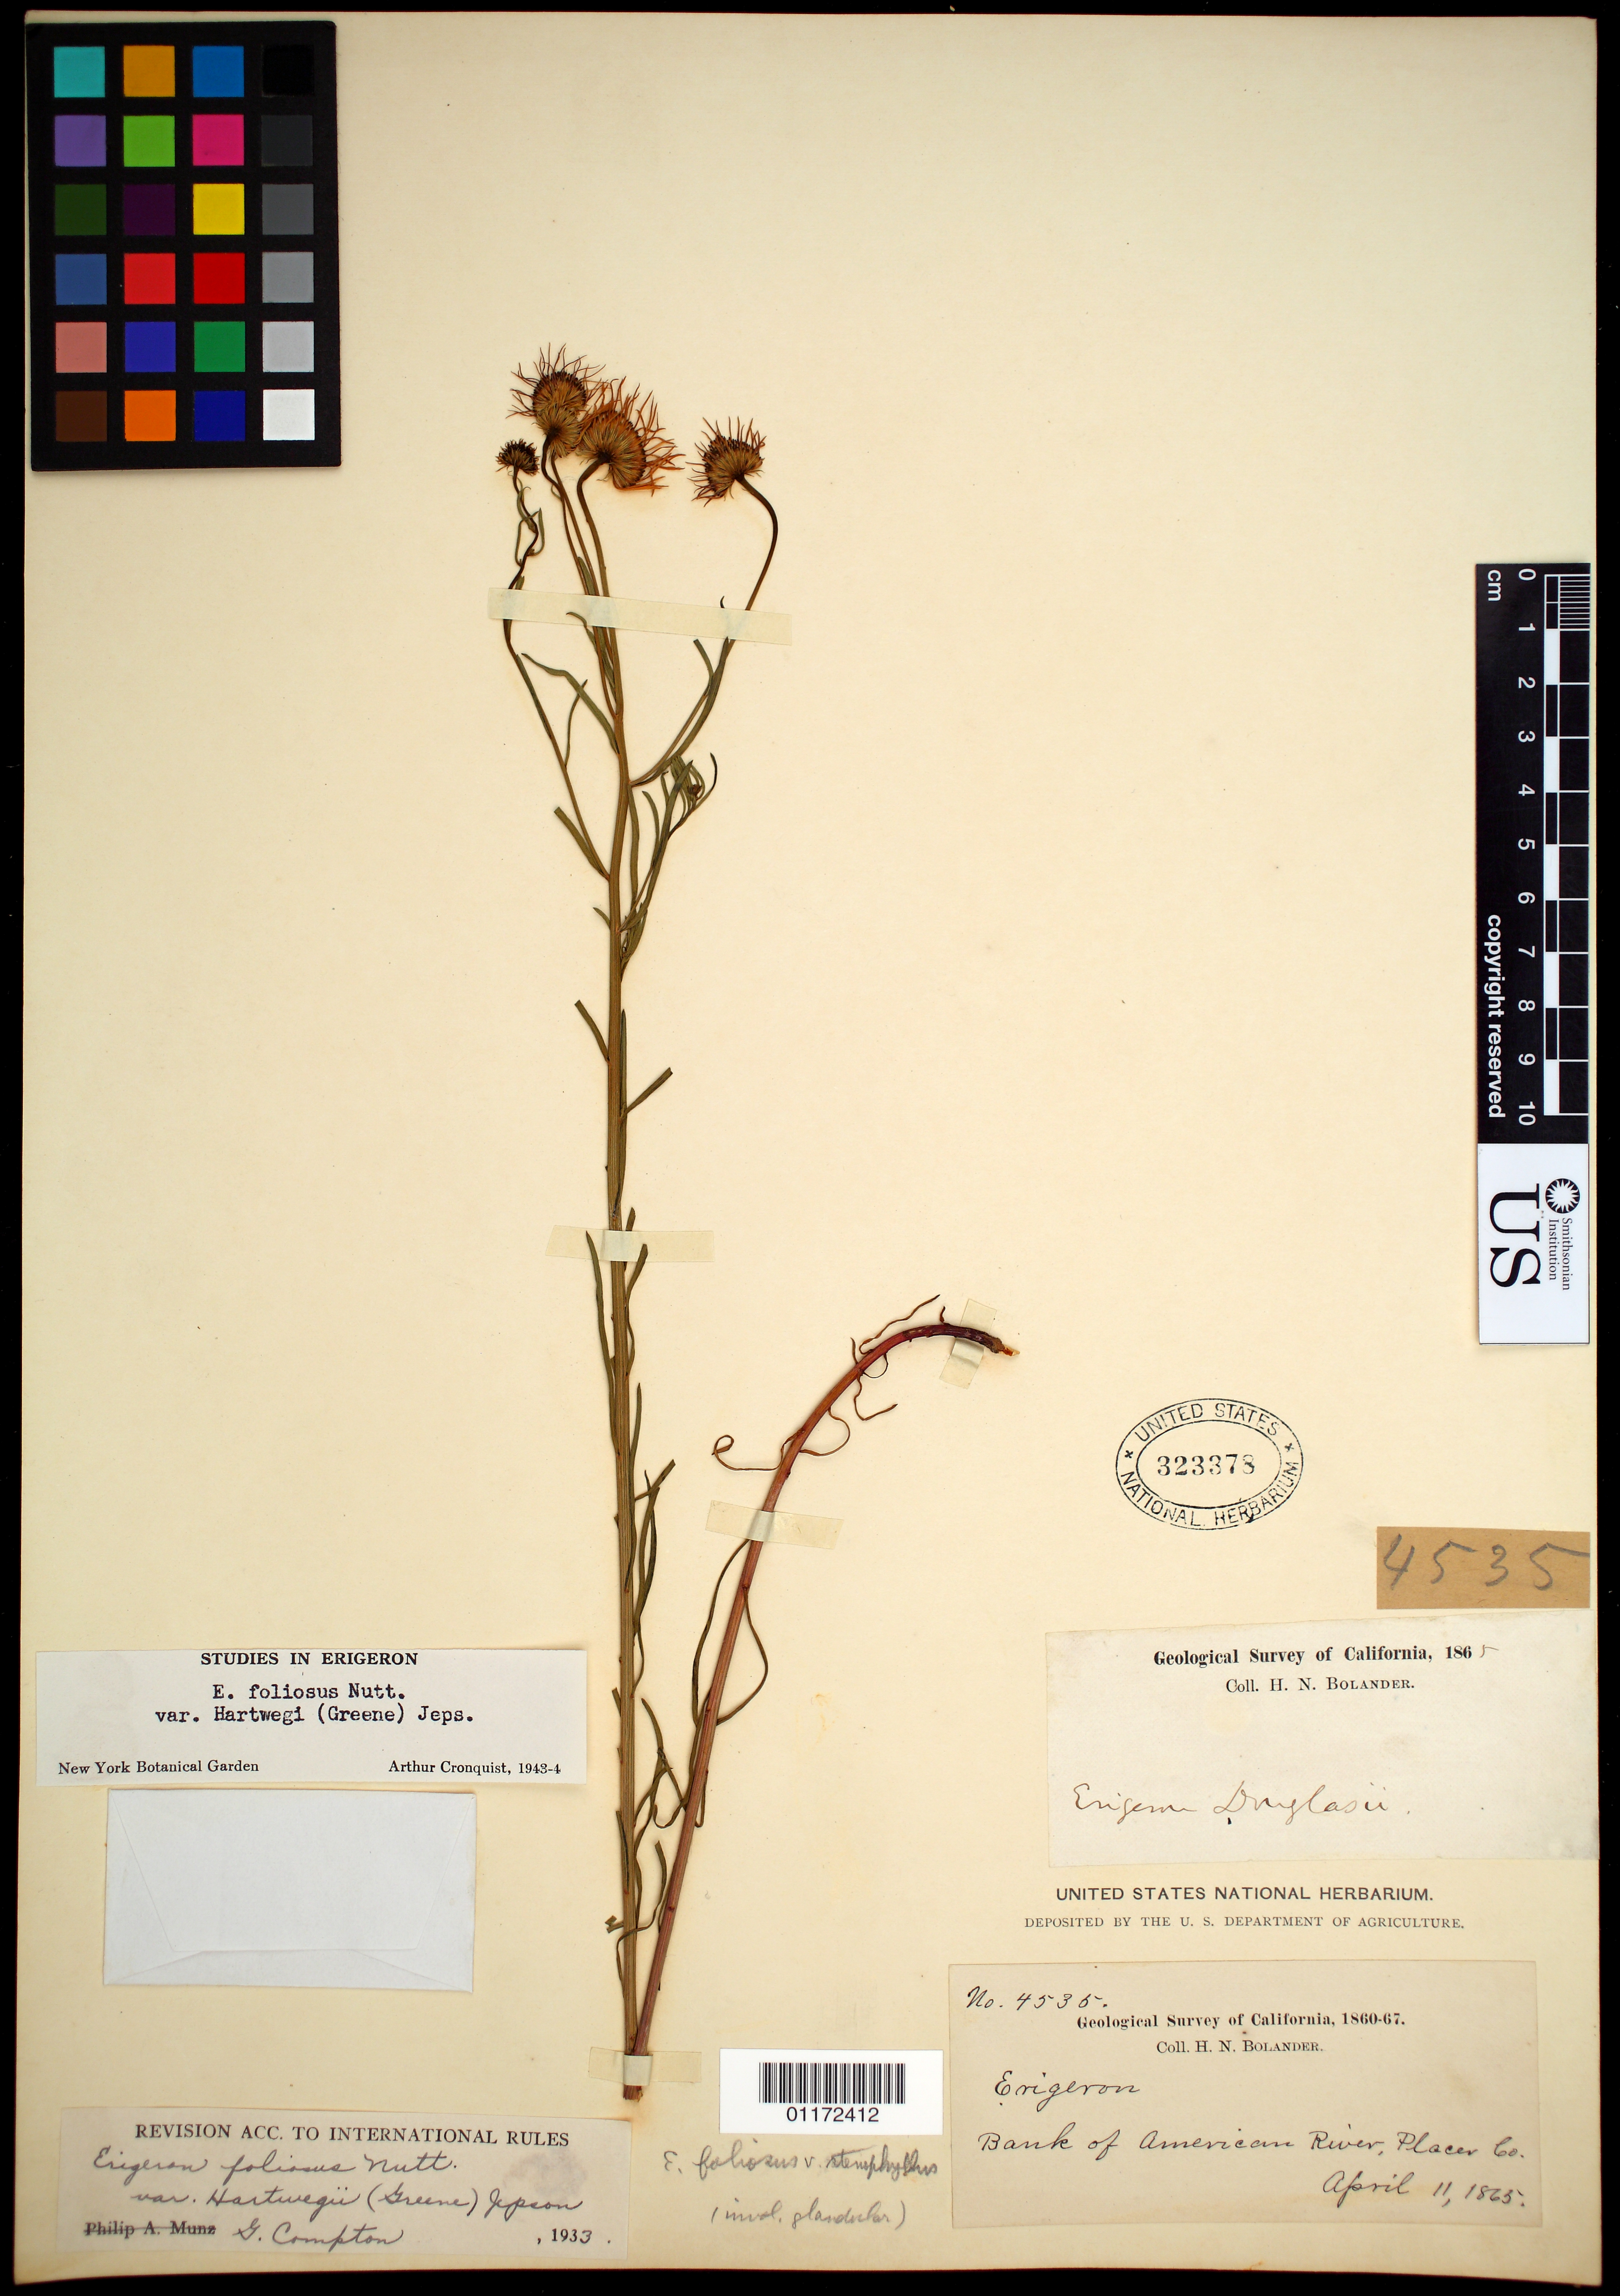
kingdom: Plantae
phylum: Tracheophyta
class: Magnoliopsida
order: Asterales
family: Asteraceae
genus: Erigeron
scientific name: Erigeron foliosus var. hartwegii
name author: (Greene) Jeps.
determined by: Cronquist, A. J.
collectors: H. Bolander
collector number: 4535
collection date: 1865-04-11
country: United States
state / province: California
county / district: Placer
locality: bank of American River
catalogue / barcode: US 323378